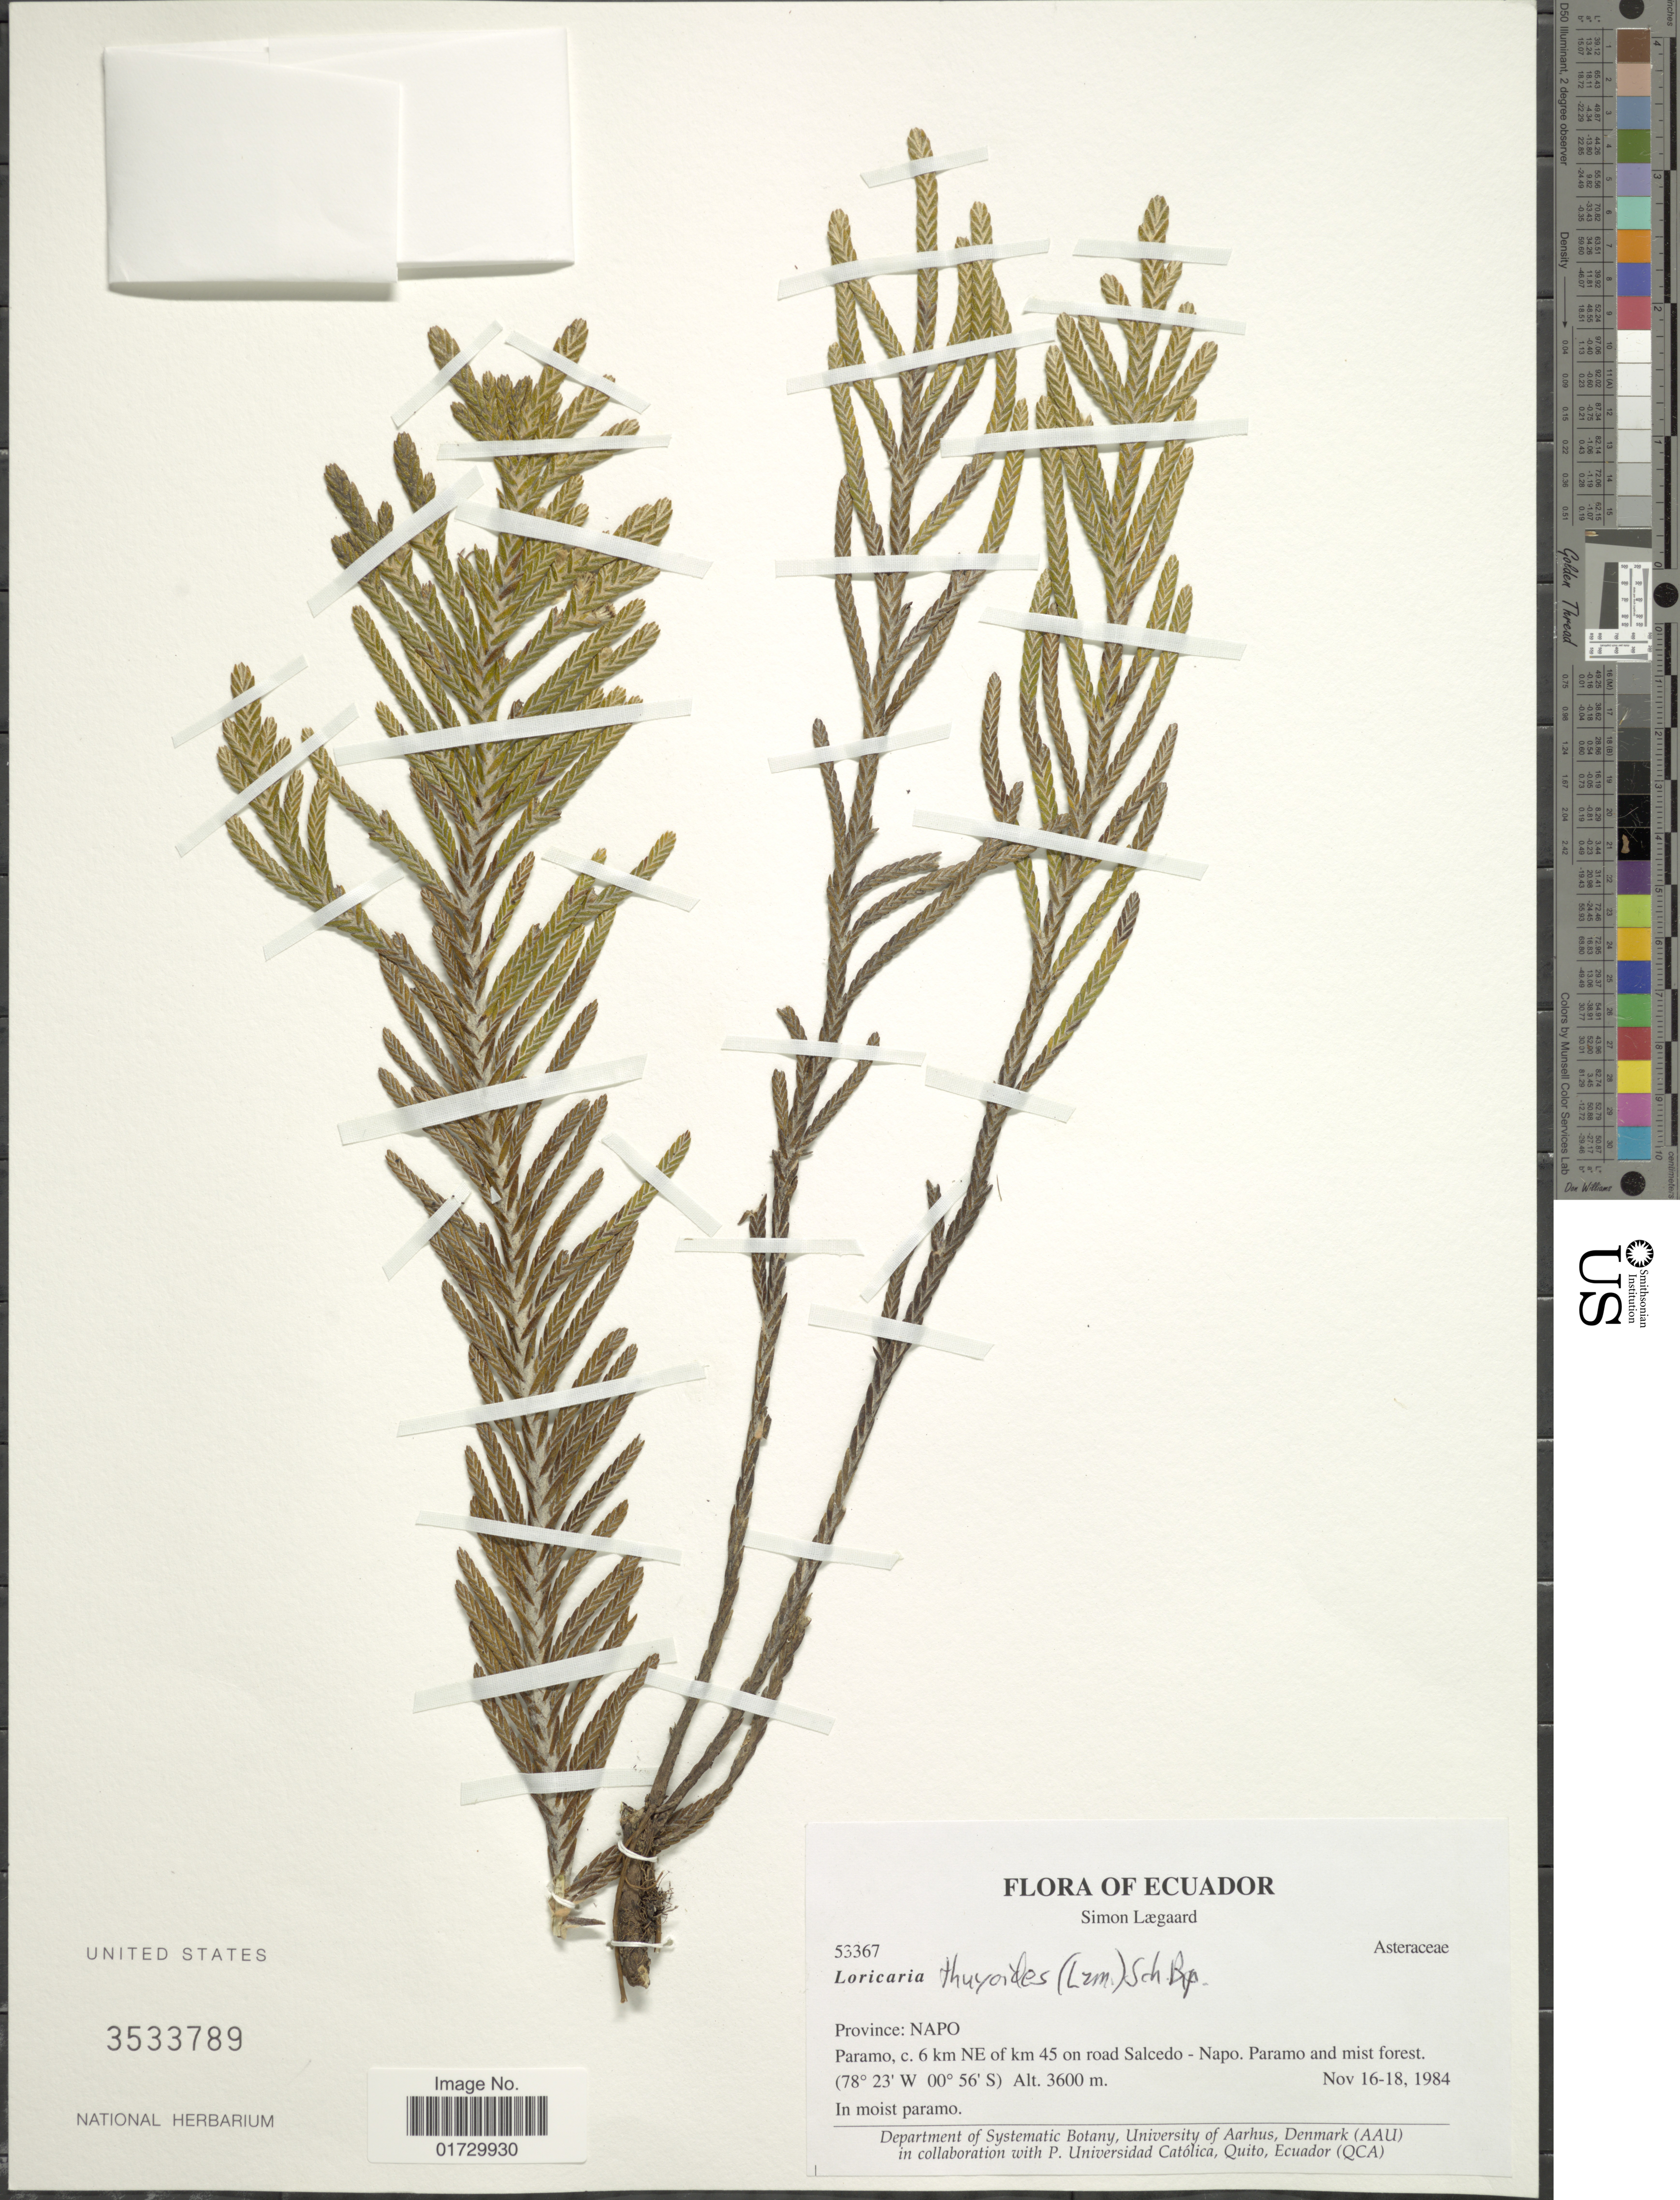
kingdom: Plantae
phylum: Tracheophyta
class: Magnoliopsida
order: Asterales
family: Asteraceae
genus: Loricaria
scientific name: Loricaria thuyoides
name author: (Lam.) Sch. Bip.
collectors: S. Lægaard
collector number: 53367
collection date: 1984-11-16/1984-11-18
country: Ecuador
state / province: Napo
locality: Paramo, c. 6 km NE of km 45 on road Salcedo-Napo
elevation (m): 3600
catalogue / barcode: US 3533789